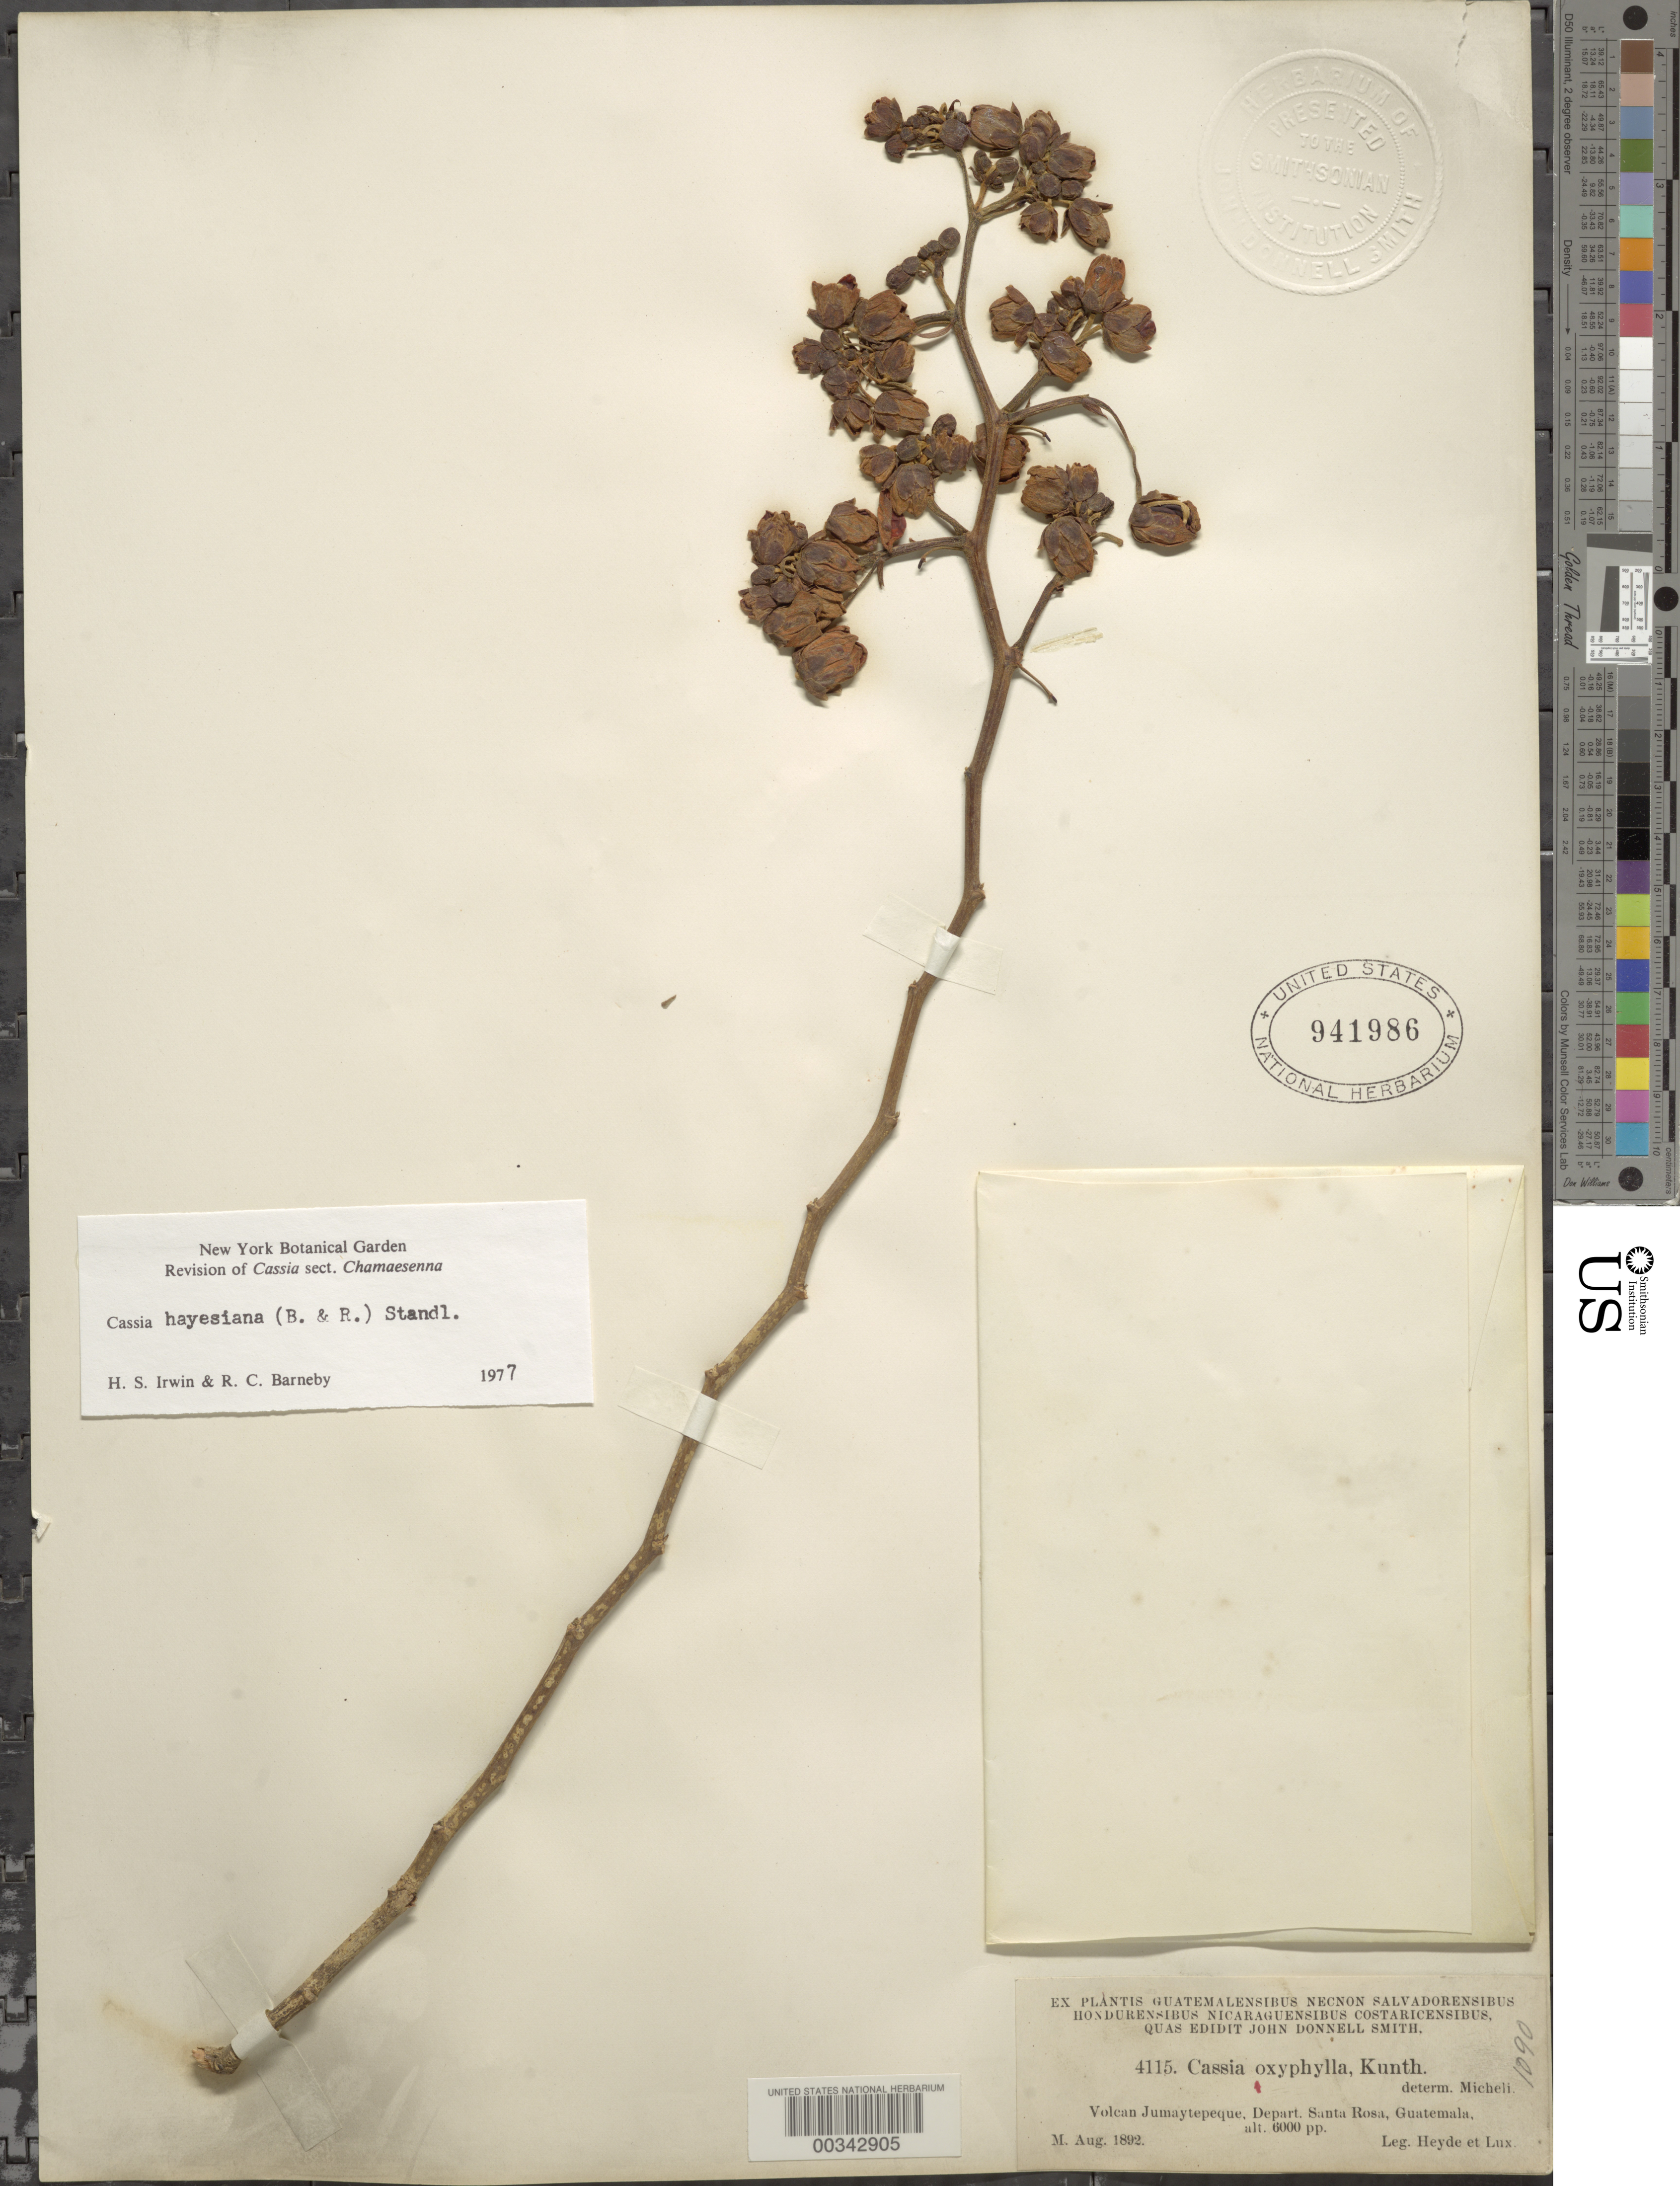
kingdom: Plantae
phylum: Tracheophyta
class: Magnoliopsida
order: Fabales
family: Fabaceae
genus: Senna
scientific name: Senna hayesiana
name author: (Britton & Rose) H.S. Irwin & Barneby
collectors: E. T. Heyde & E. Lux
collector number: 4115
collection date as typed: Aug 1892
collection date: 1892-08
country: Guatemala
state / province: Santa Rosa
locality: Volcan Jumaytepeque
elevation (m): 2012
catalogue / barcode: US 941986